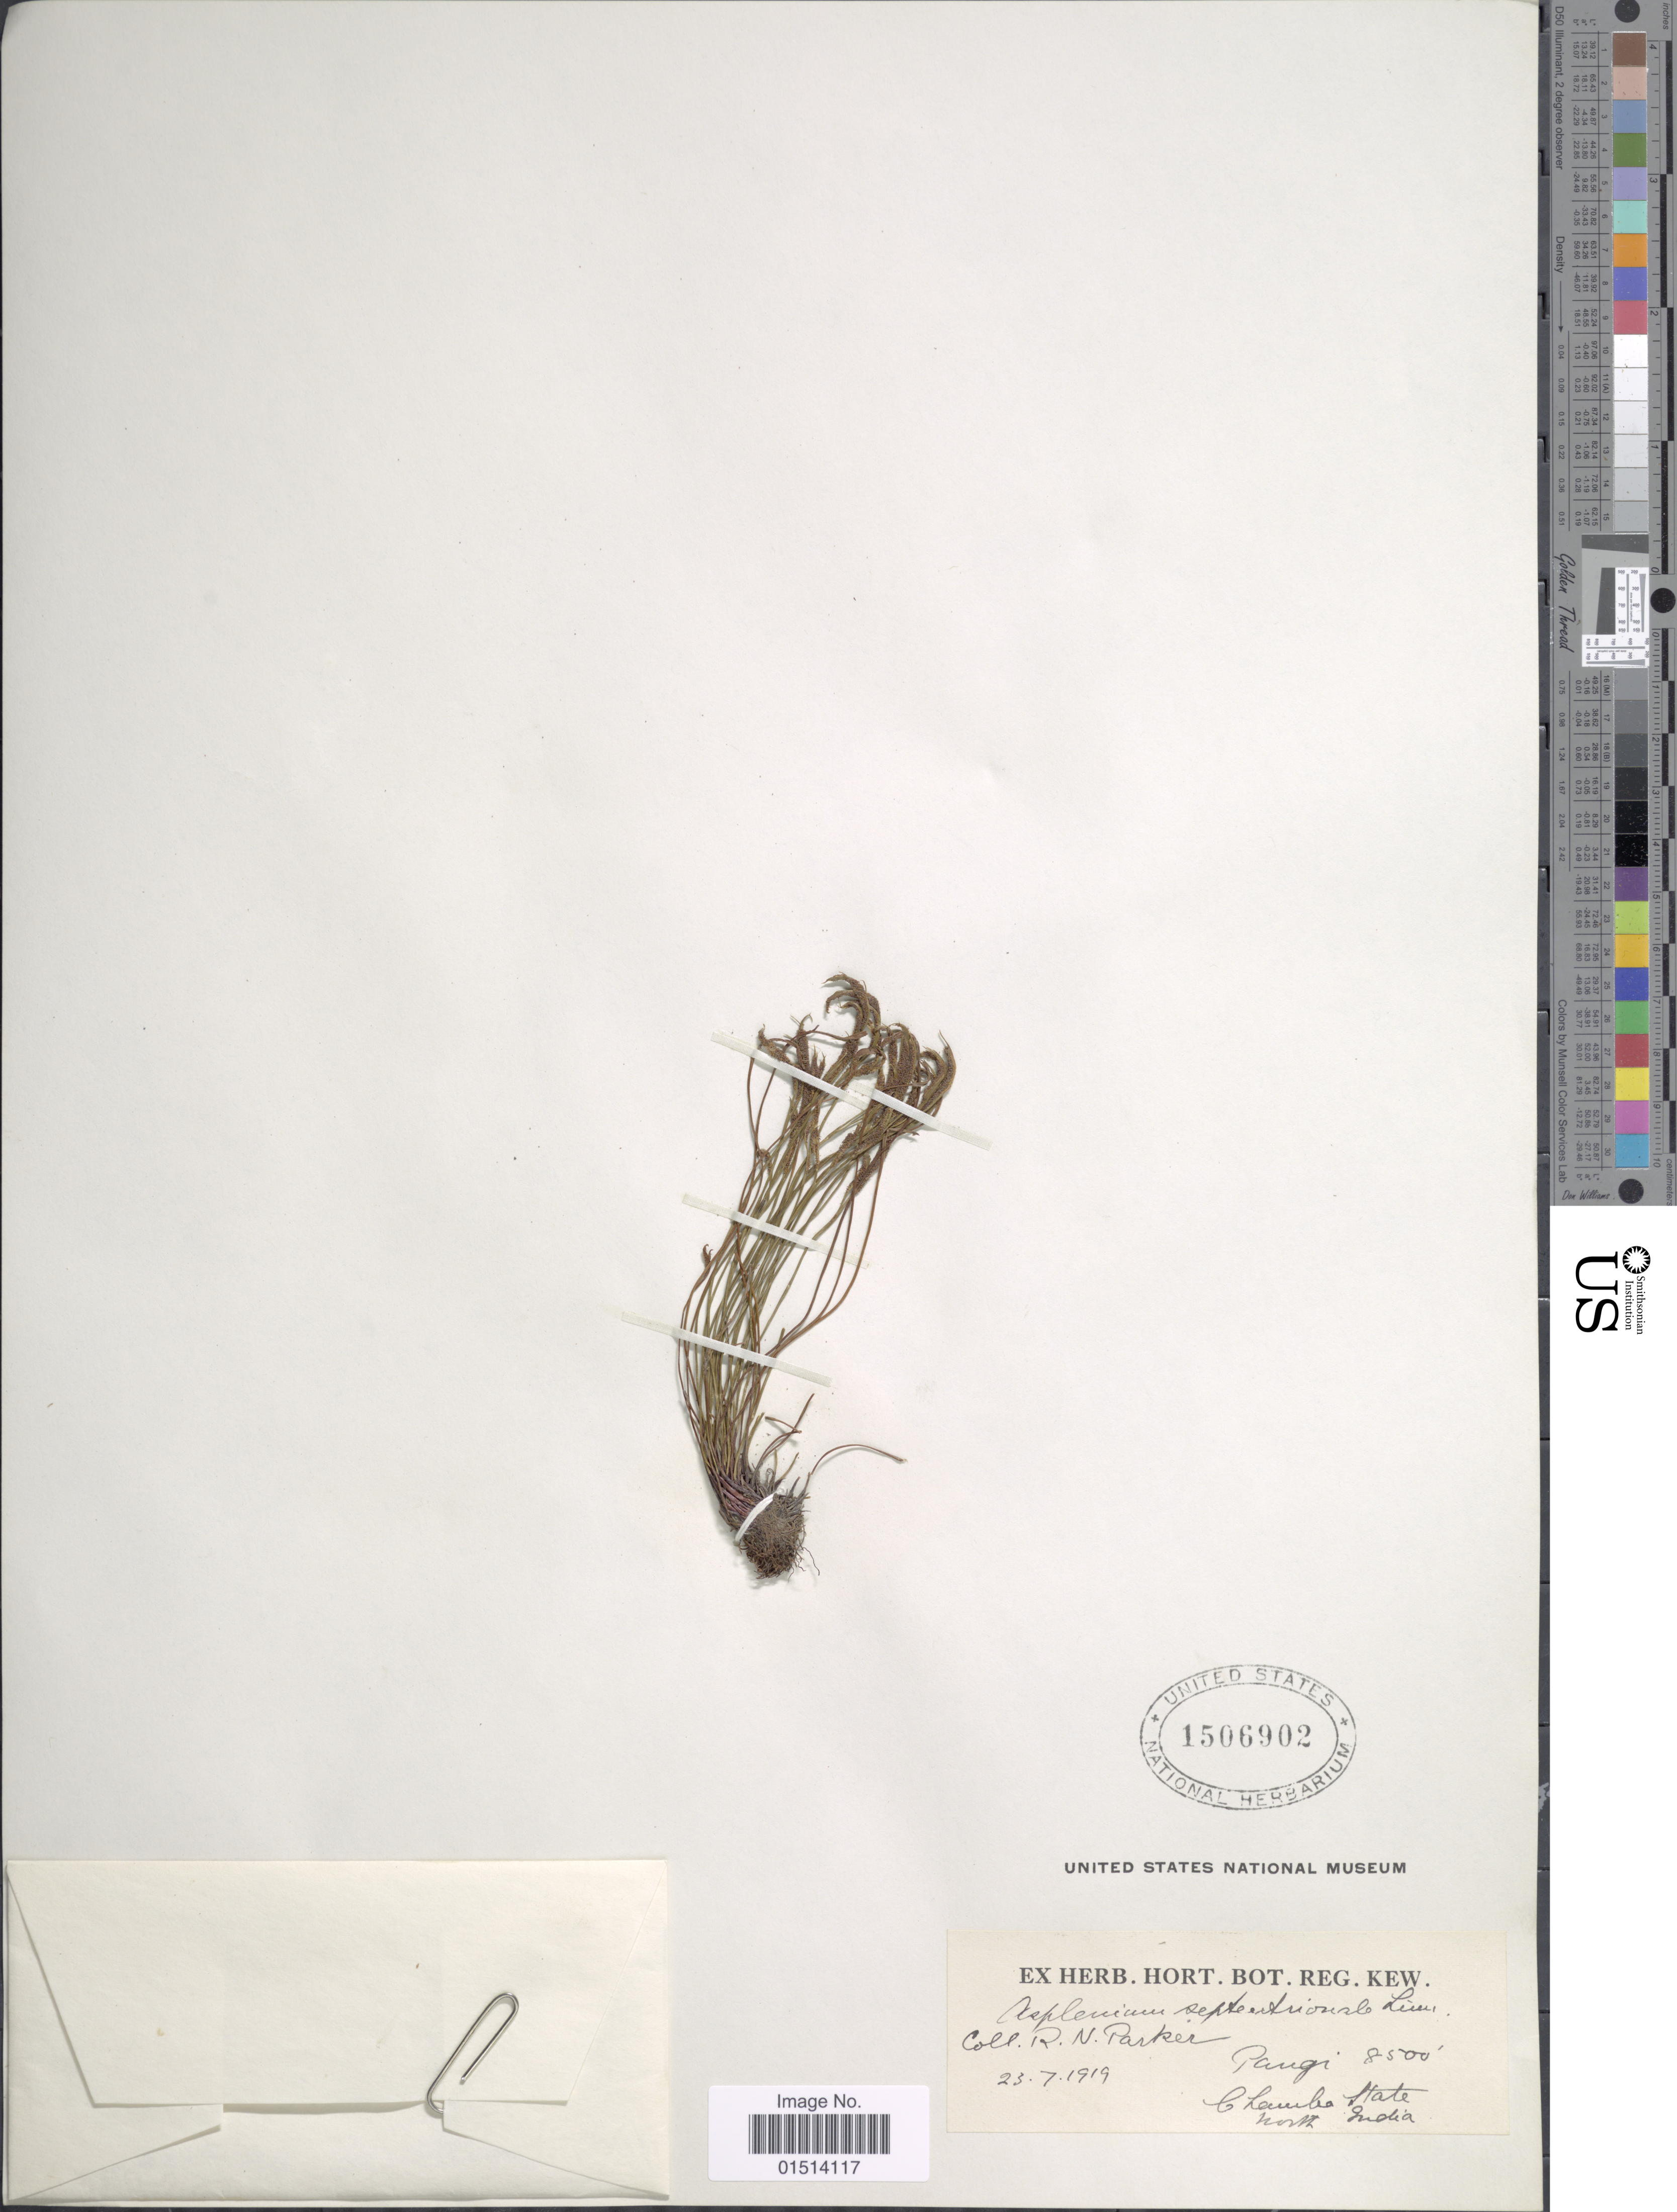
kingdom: Plantae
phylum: Tracheophyta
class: Polypodiopsida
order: Polypodiales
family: Aspleniaceae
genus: Asplenium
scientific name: Asplenium septentrionale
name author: (L.) Hoffm.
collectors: R. N. Parker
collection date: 1919-07-29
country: India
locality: Pangi, Chamba State, North India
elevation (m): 2591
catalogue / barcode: US 1506902